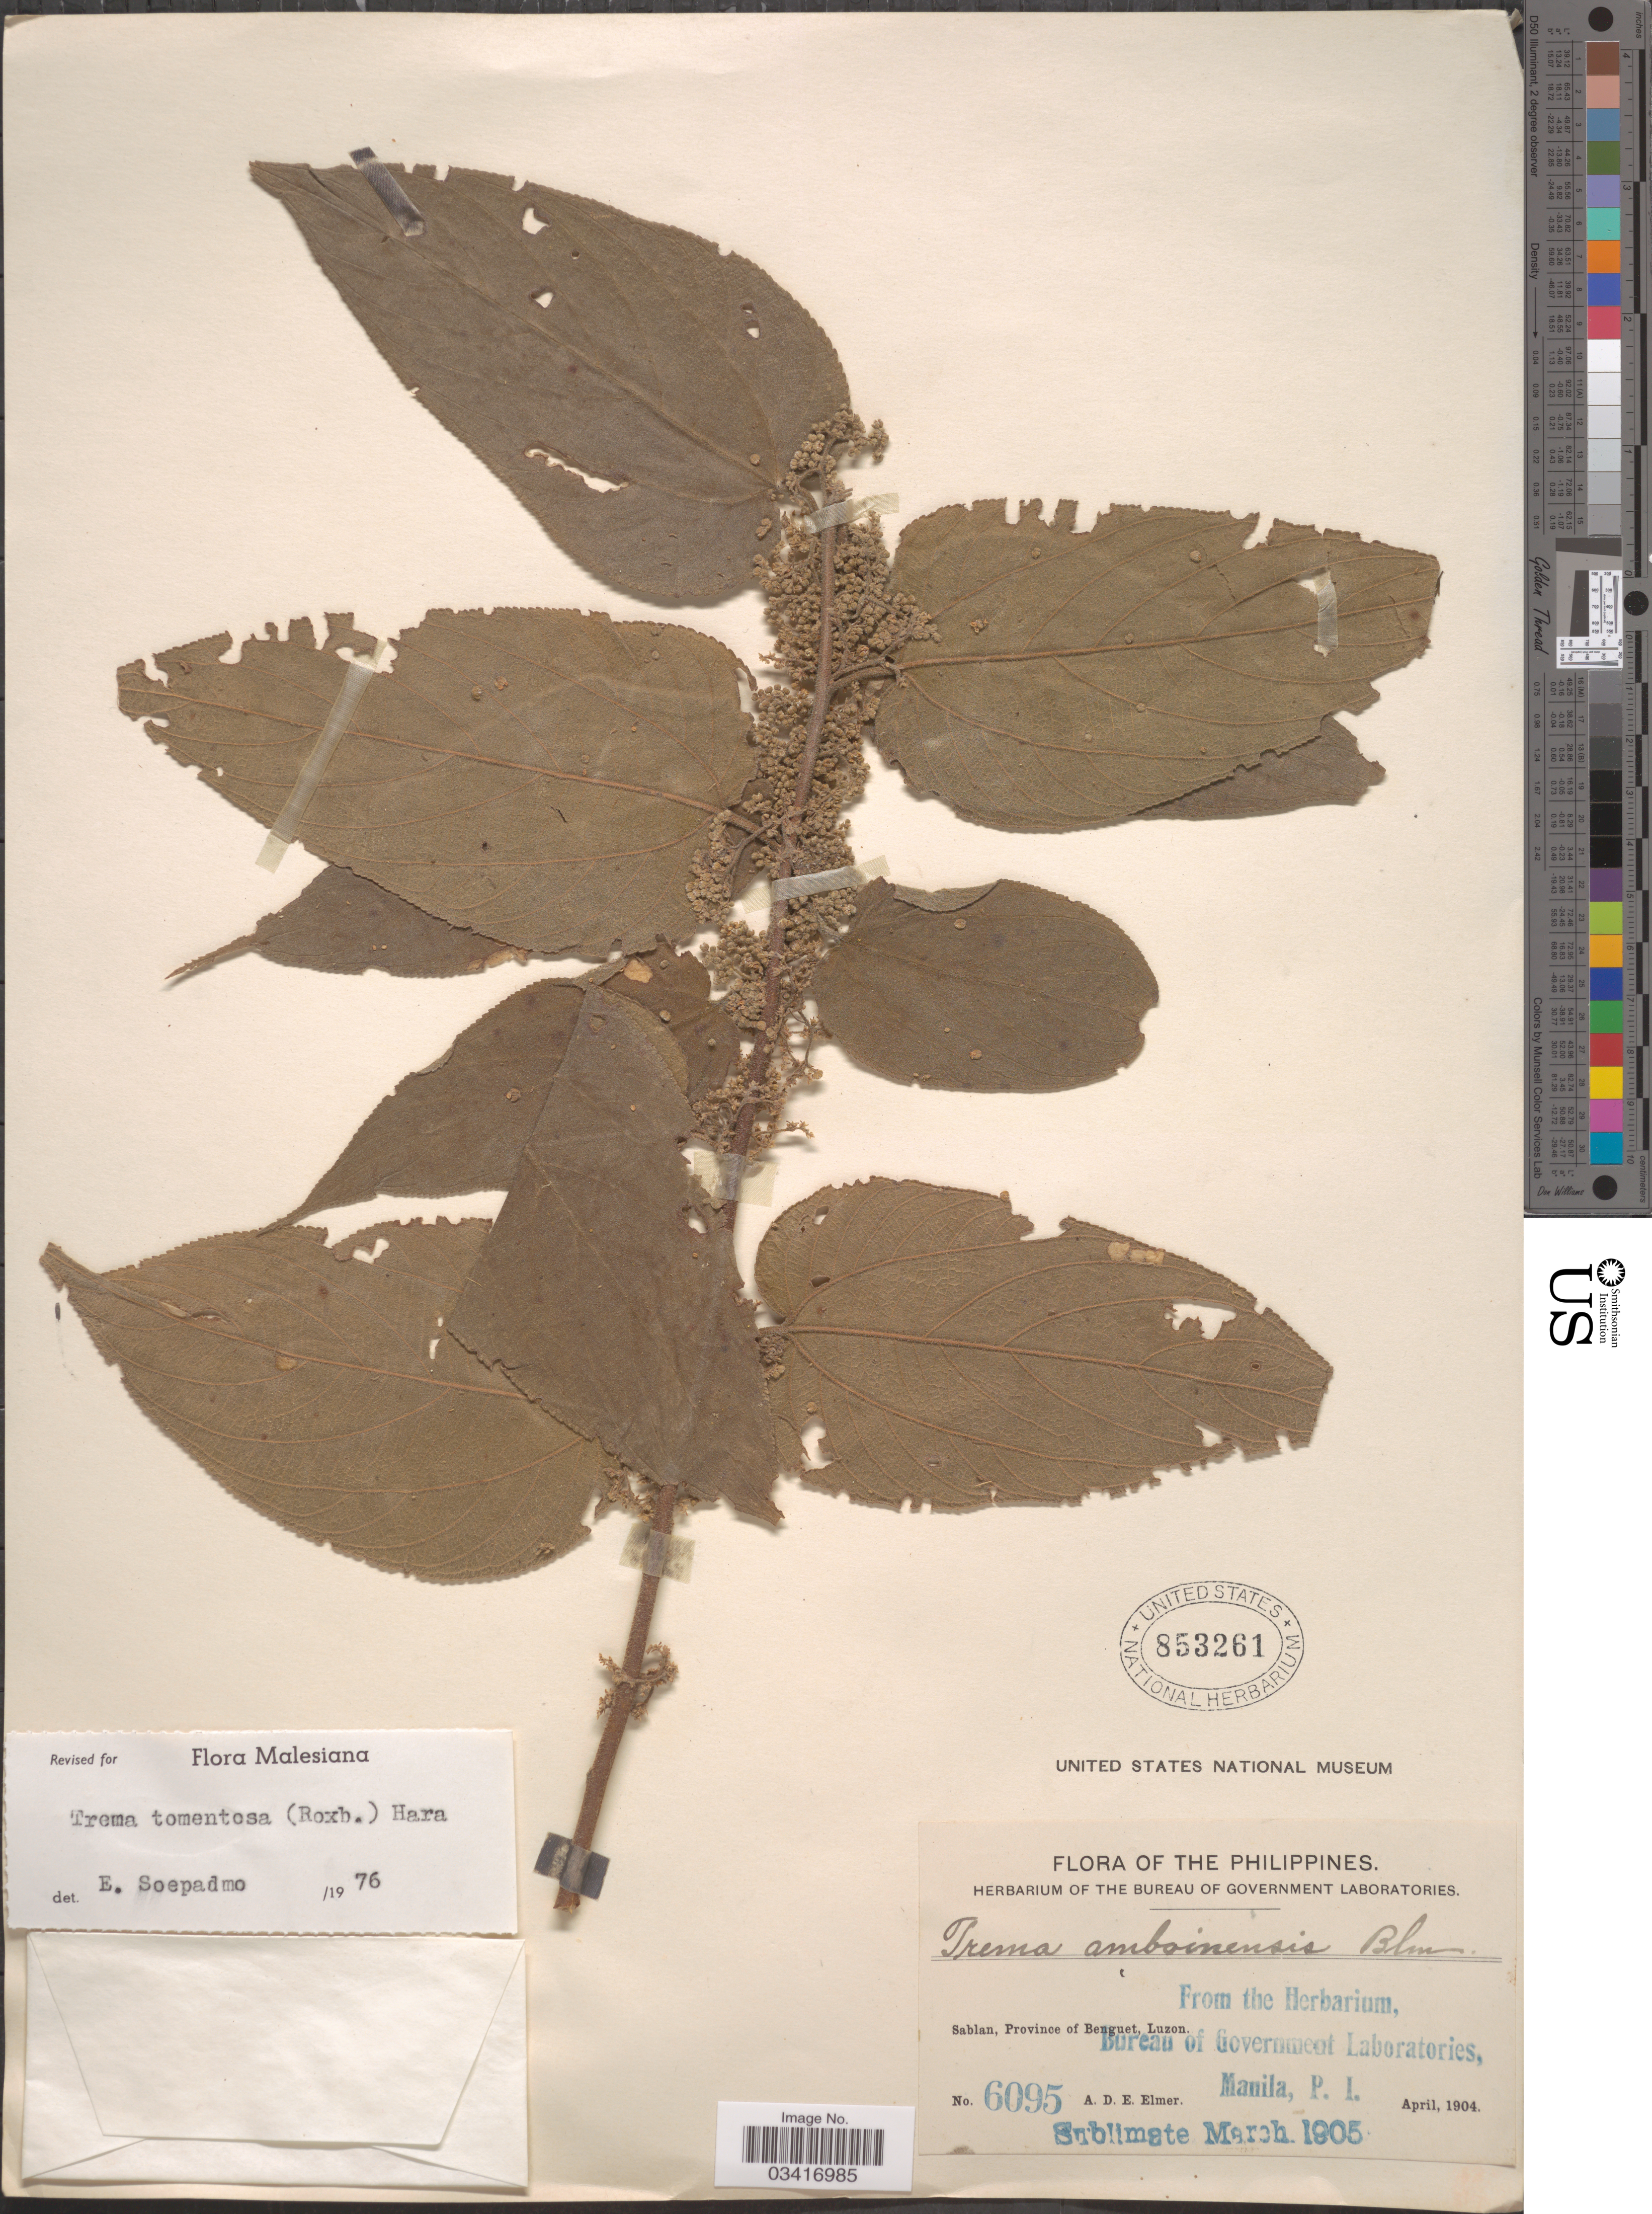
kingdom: Plantae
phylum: Tracheophyta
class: Magnoliopsida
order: Rosales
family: Cannabaceae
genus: Trema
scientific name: Trema tomentosum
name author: (Roxb.) Y. Hara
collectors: A. D. E. Elmer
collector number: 6095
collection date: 1904-04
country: Philippines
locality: Sablan, Province of Benguet, Luzon.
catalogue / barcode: US 853261